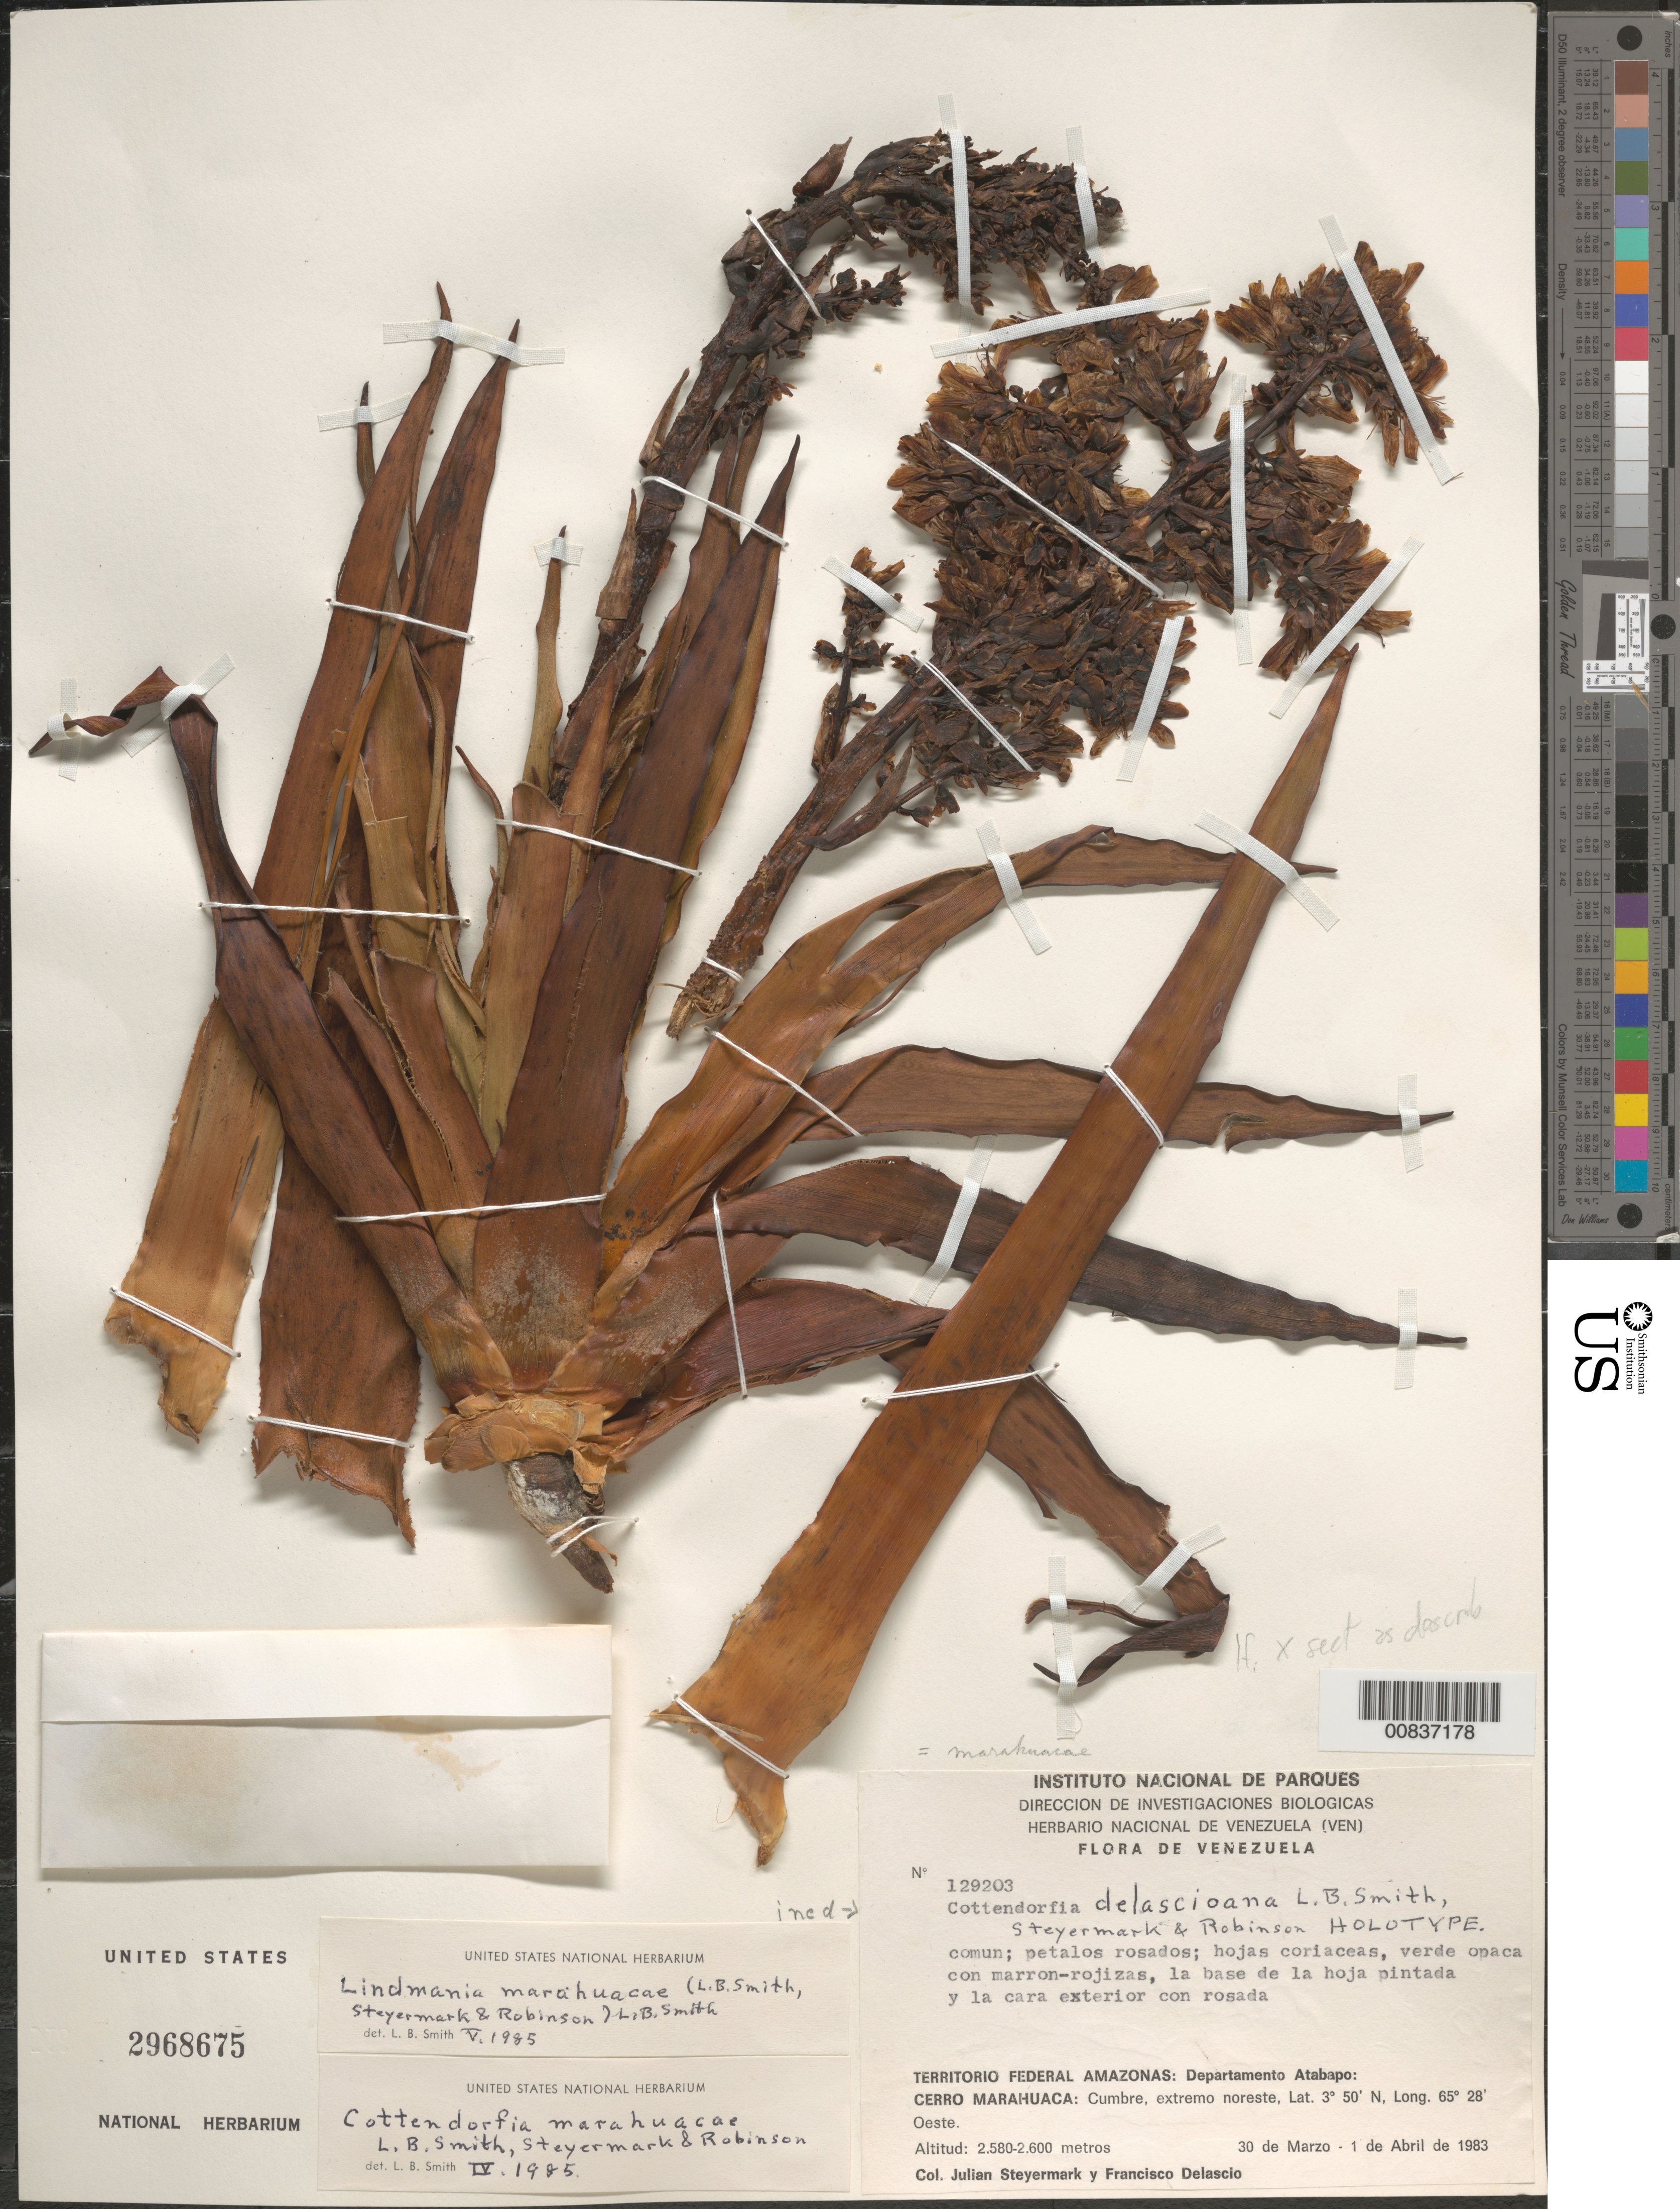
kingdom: Plantae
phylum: Tracheophyta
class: Liliopsida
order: Poales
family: Bromeliaceae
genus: Lindmania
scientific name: Lindmania marahuacae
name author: (L.B. Sm. et al.) L.B. Sm.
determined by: Smith, Lyman B., (US), NMNH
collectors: J. Steyermark & F. Delascio C.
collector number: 129203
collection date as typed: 30-Mar-83 to 1-Apr-83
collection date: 1983-03-30/1983-04-01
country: Venezuela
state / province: Amazonas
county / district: Atabapo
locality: Cerro Marahuaca., extremo noreste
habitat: Cumbre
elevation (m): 2580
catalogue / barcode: US 2968675